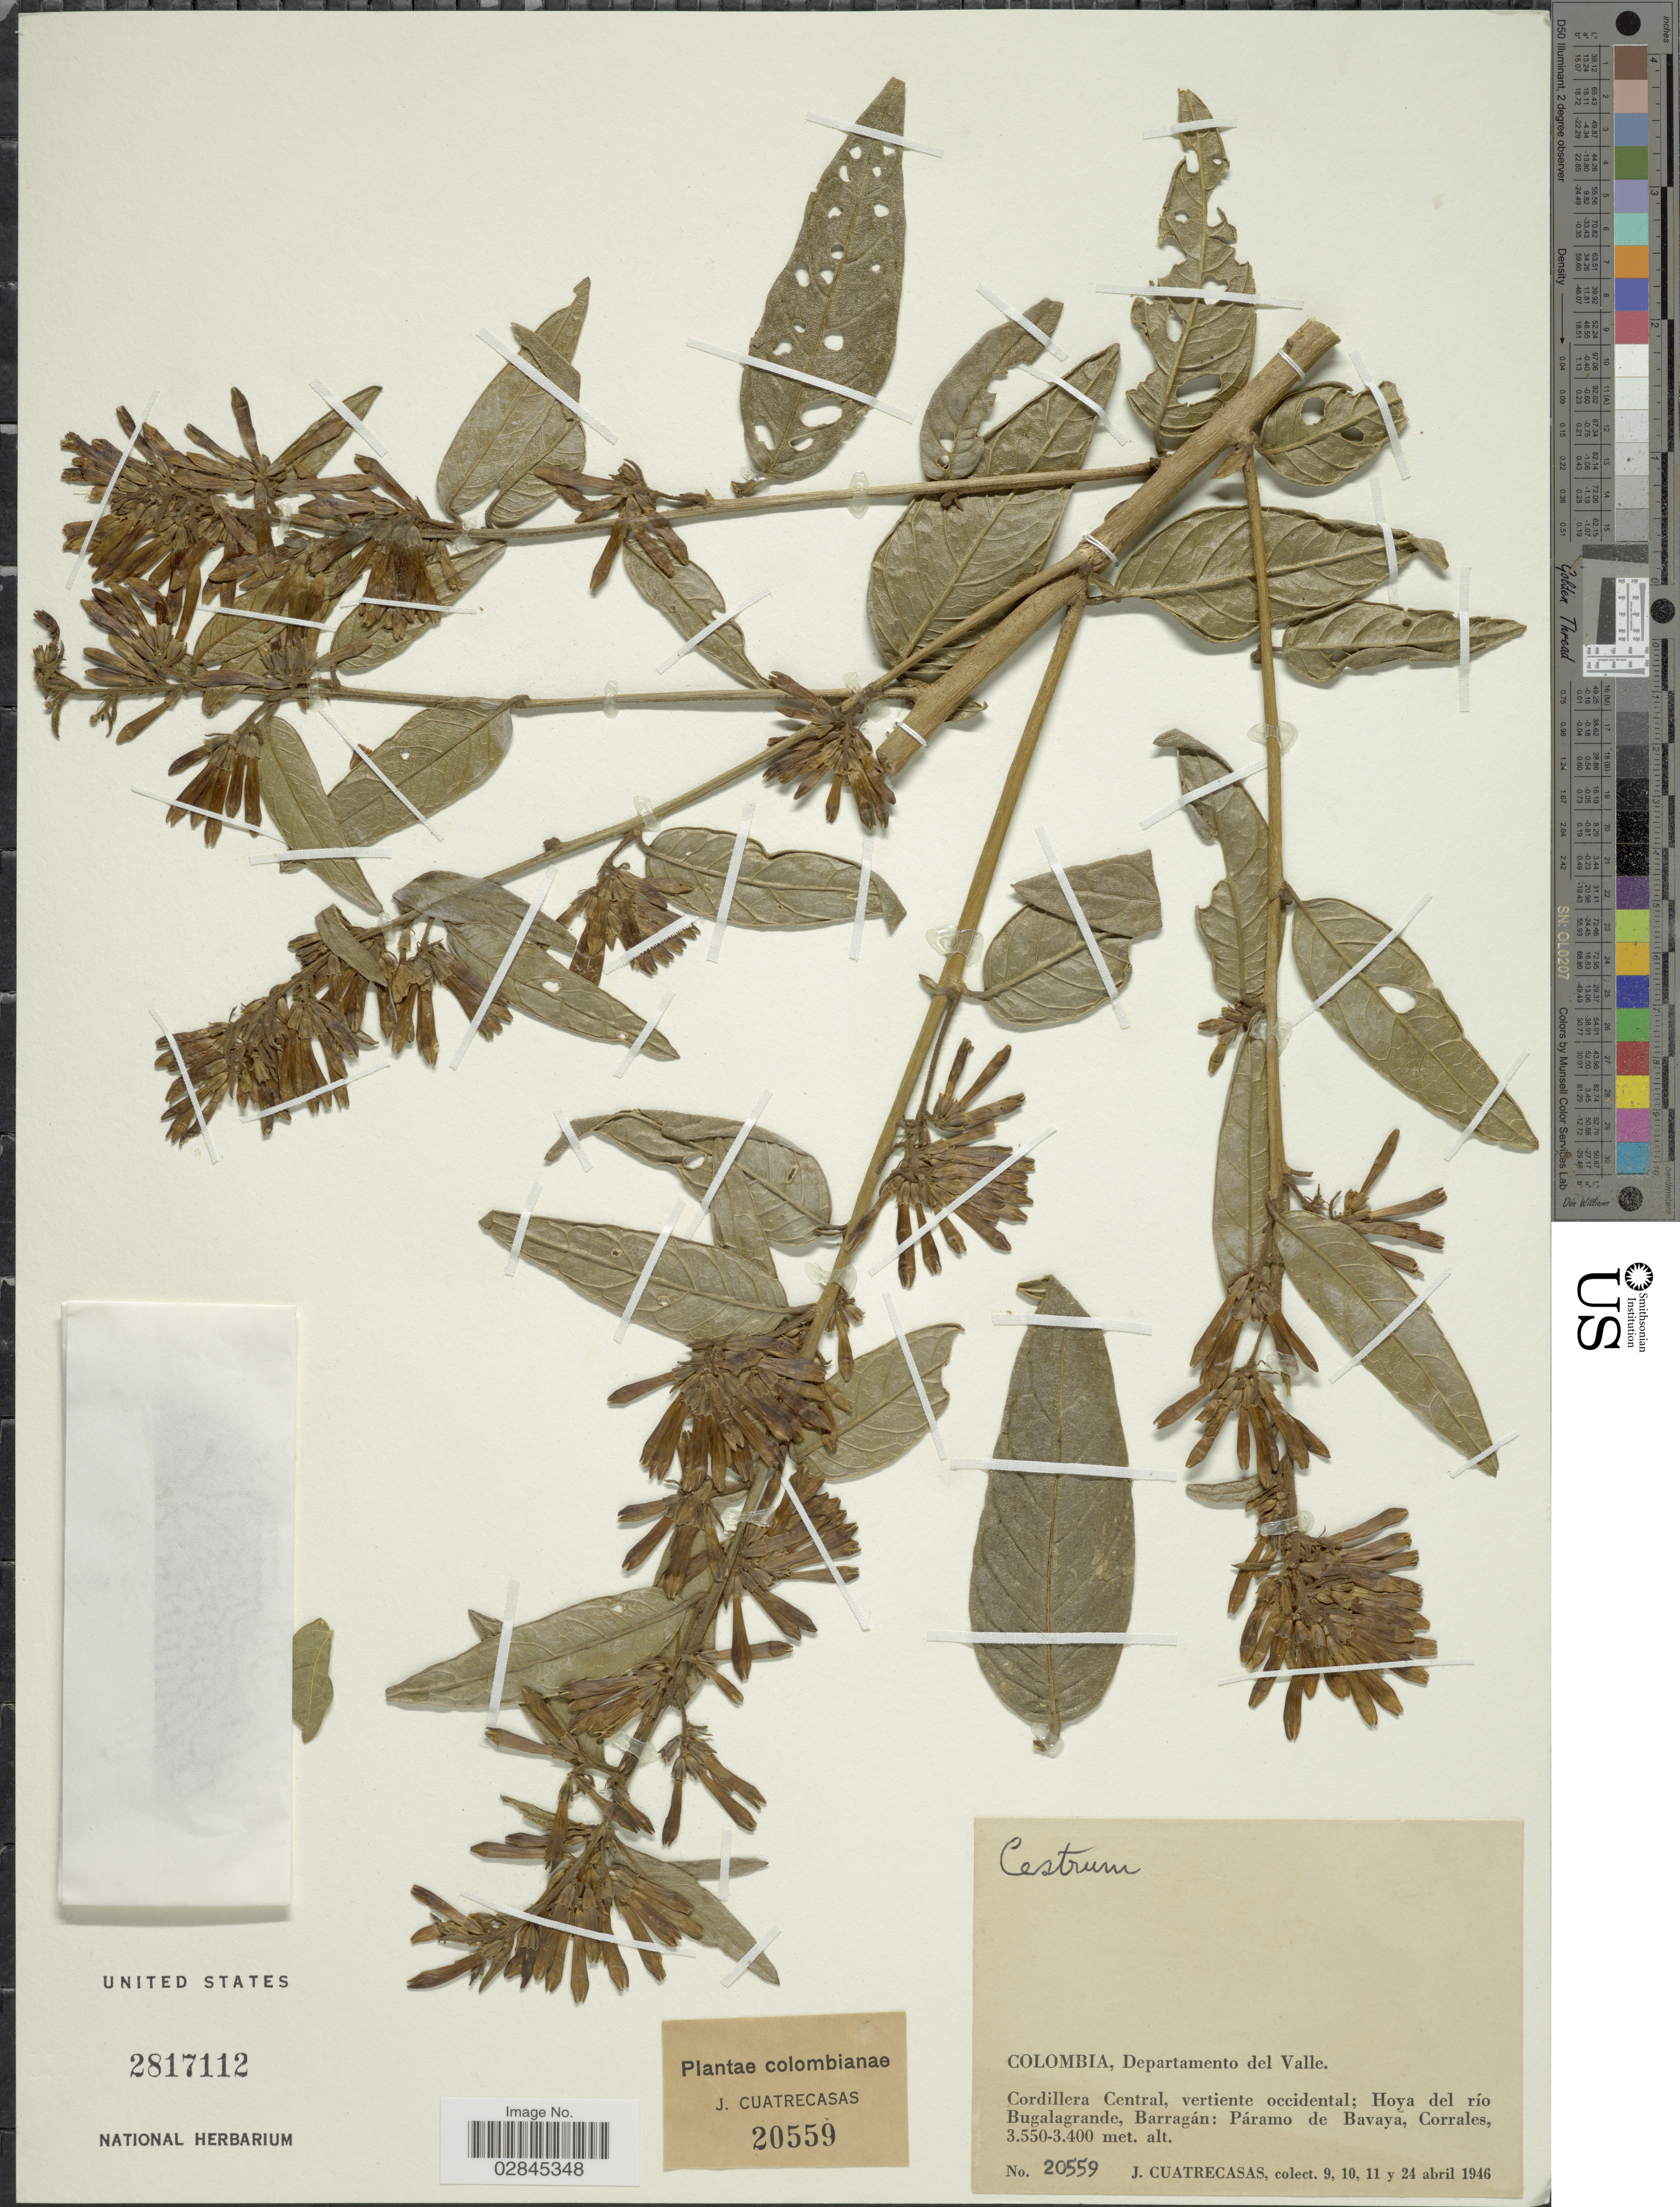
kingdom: Plantae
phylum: Tracheophyta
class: Magnoliopsida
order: Solanales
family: Solanaceae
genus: Cestrum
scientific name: Cestrum sp.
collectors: J. Cuatrecasas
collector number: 20559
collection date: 1946-04-09/1946-04-24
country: Colombia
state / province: Valle del Cauca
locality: Departamento del Valle. Cordillera Central, vertiente occidental; Hoya del río Bugalagrande, Barragán: Páramo de Bavaya, Corrales.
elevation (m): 3400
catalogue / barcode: US 2817112